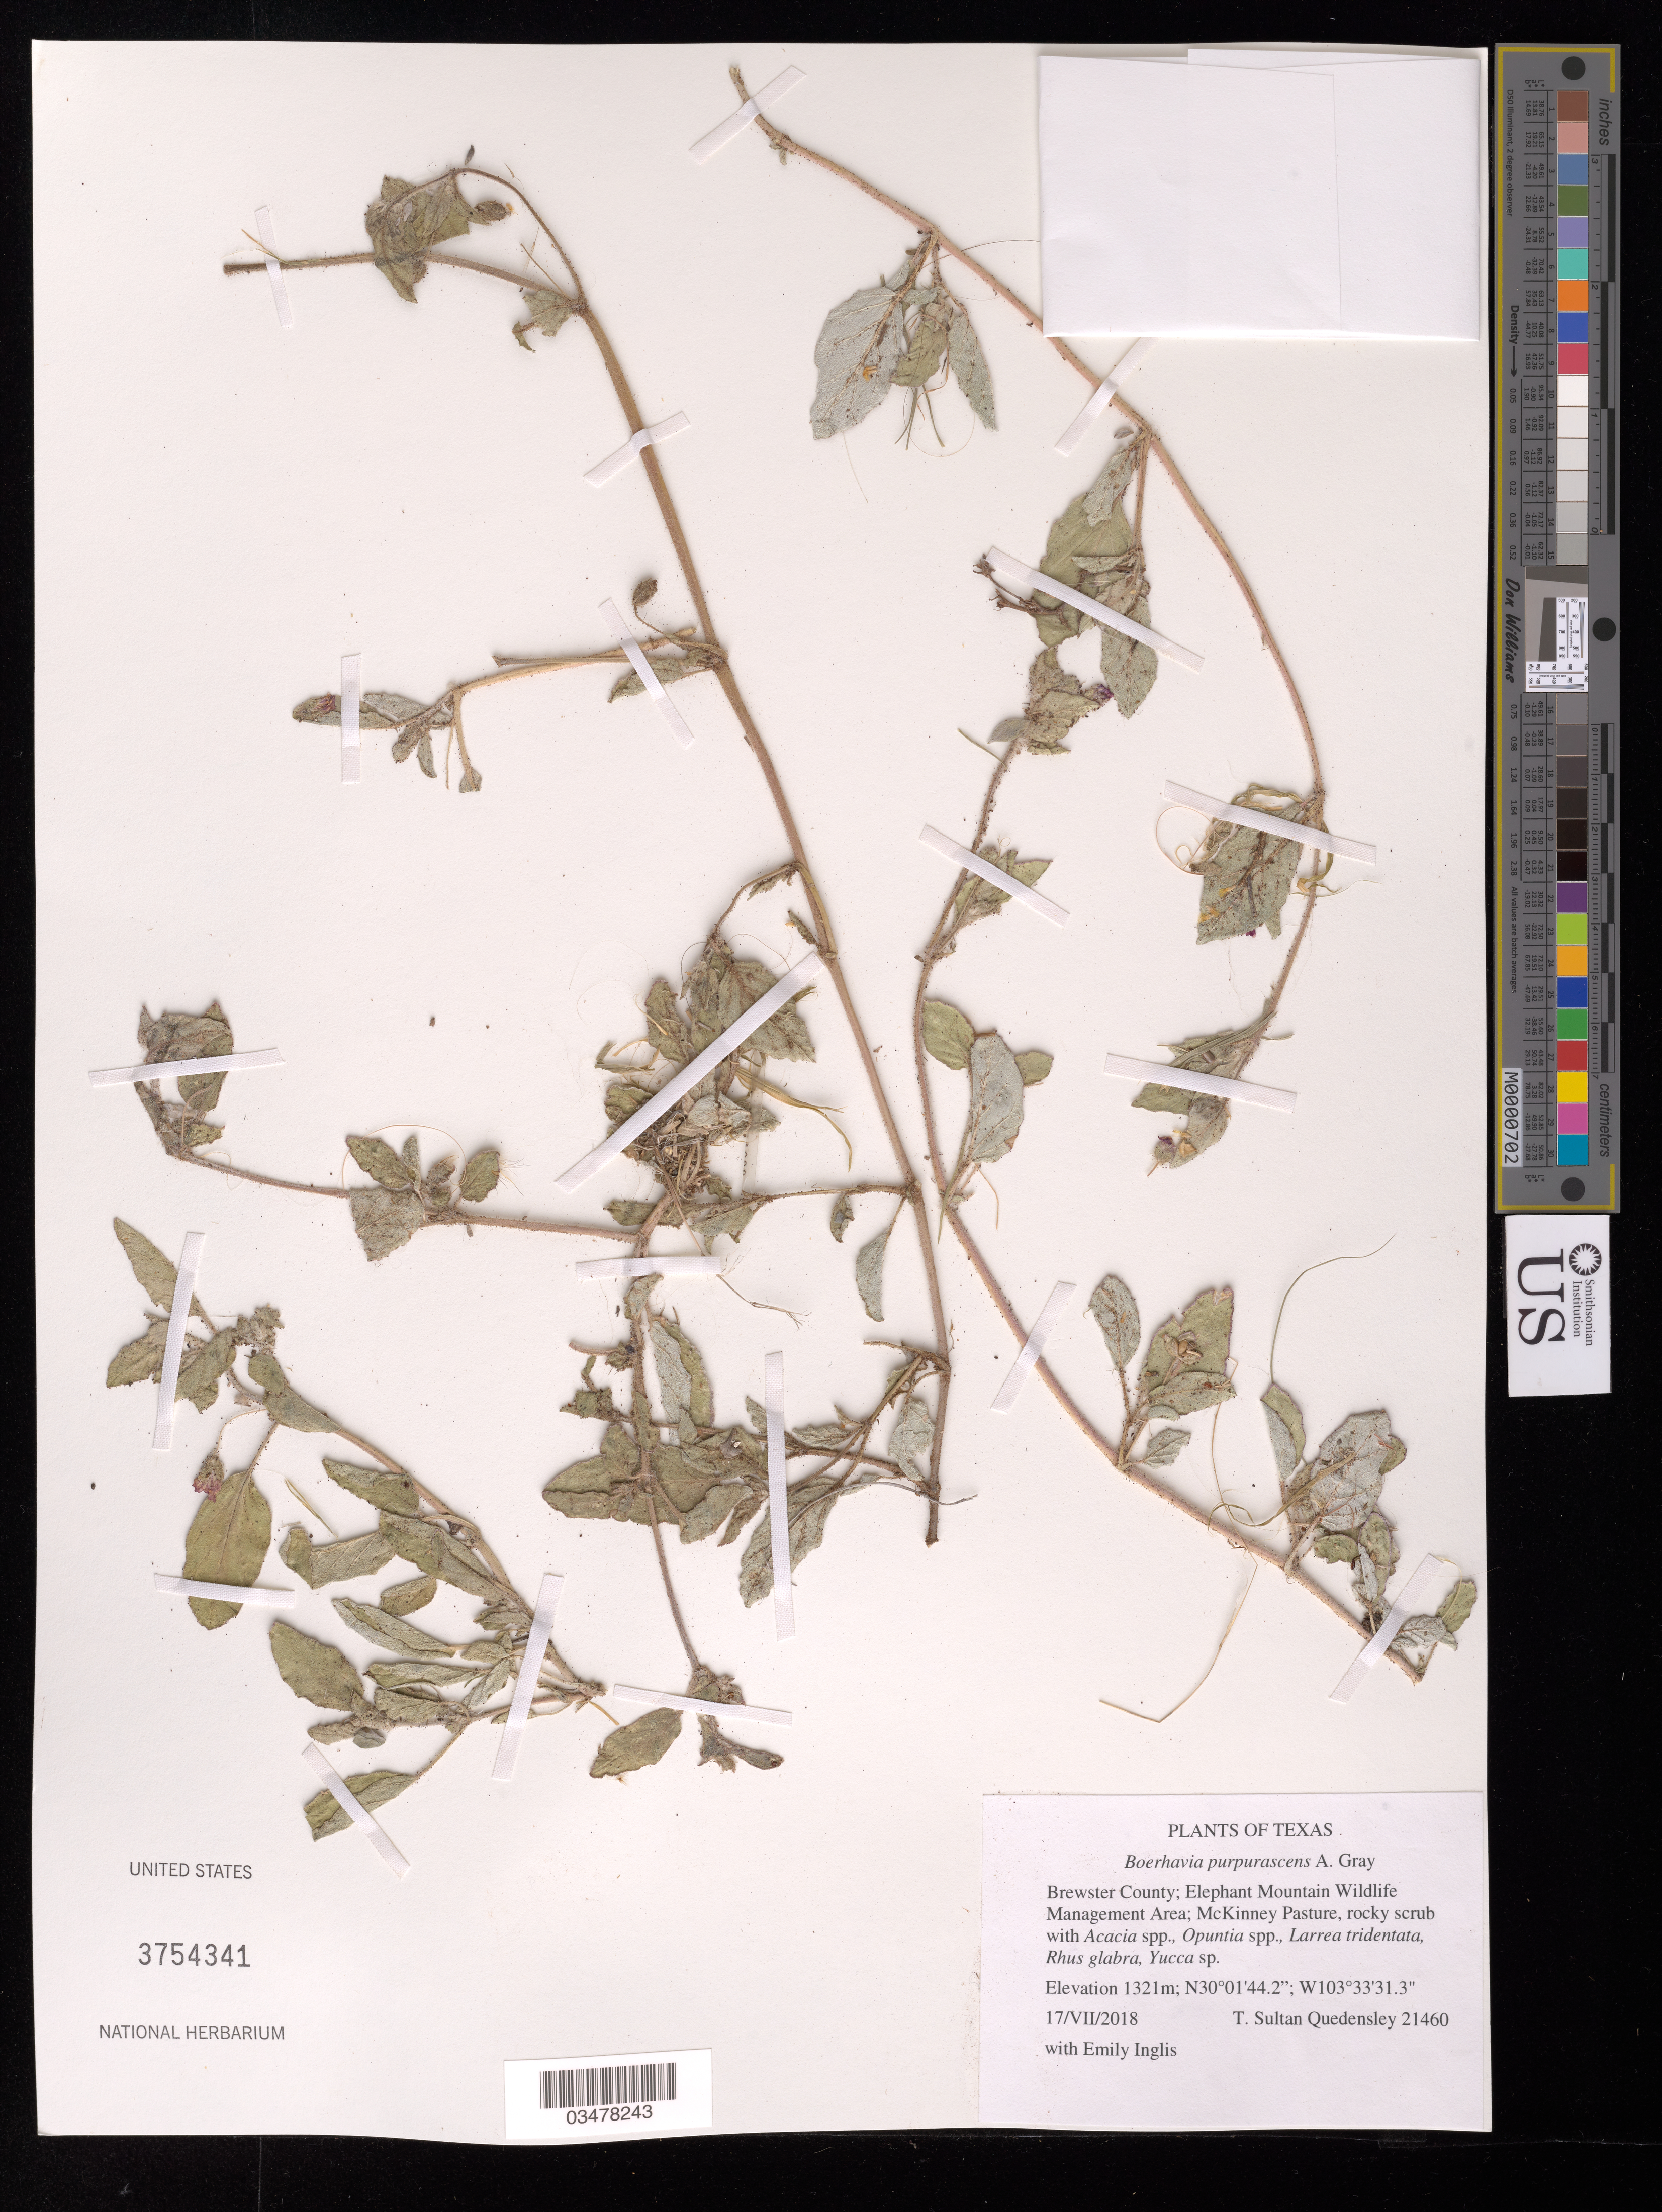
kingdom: Plantae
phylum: Tracheophyta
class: Magnoliopsida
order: Caryophyllales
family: Nyctaginaceae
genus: Boerhavia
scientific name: Boerhavia purpurascens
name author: A. Gray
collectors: T. S. Quedensley & E. Inglis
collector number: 21460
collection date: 2018-07-17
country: United States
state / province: Texas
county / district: Brewster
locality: Elephant Mountain Wildlife Management Area. McKinney Pasture.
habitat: Rocky shrub. With Acacia sp., Opuntia sp., Larrea tridentata, Rhus glabra, Yucca sp.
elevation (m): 1321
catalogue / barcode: US 3754341